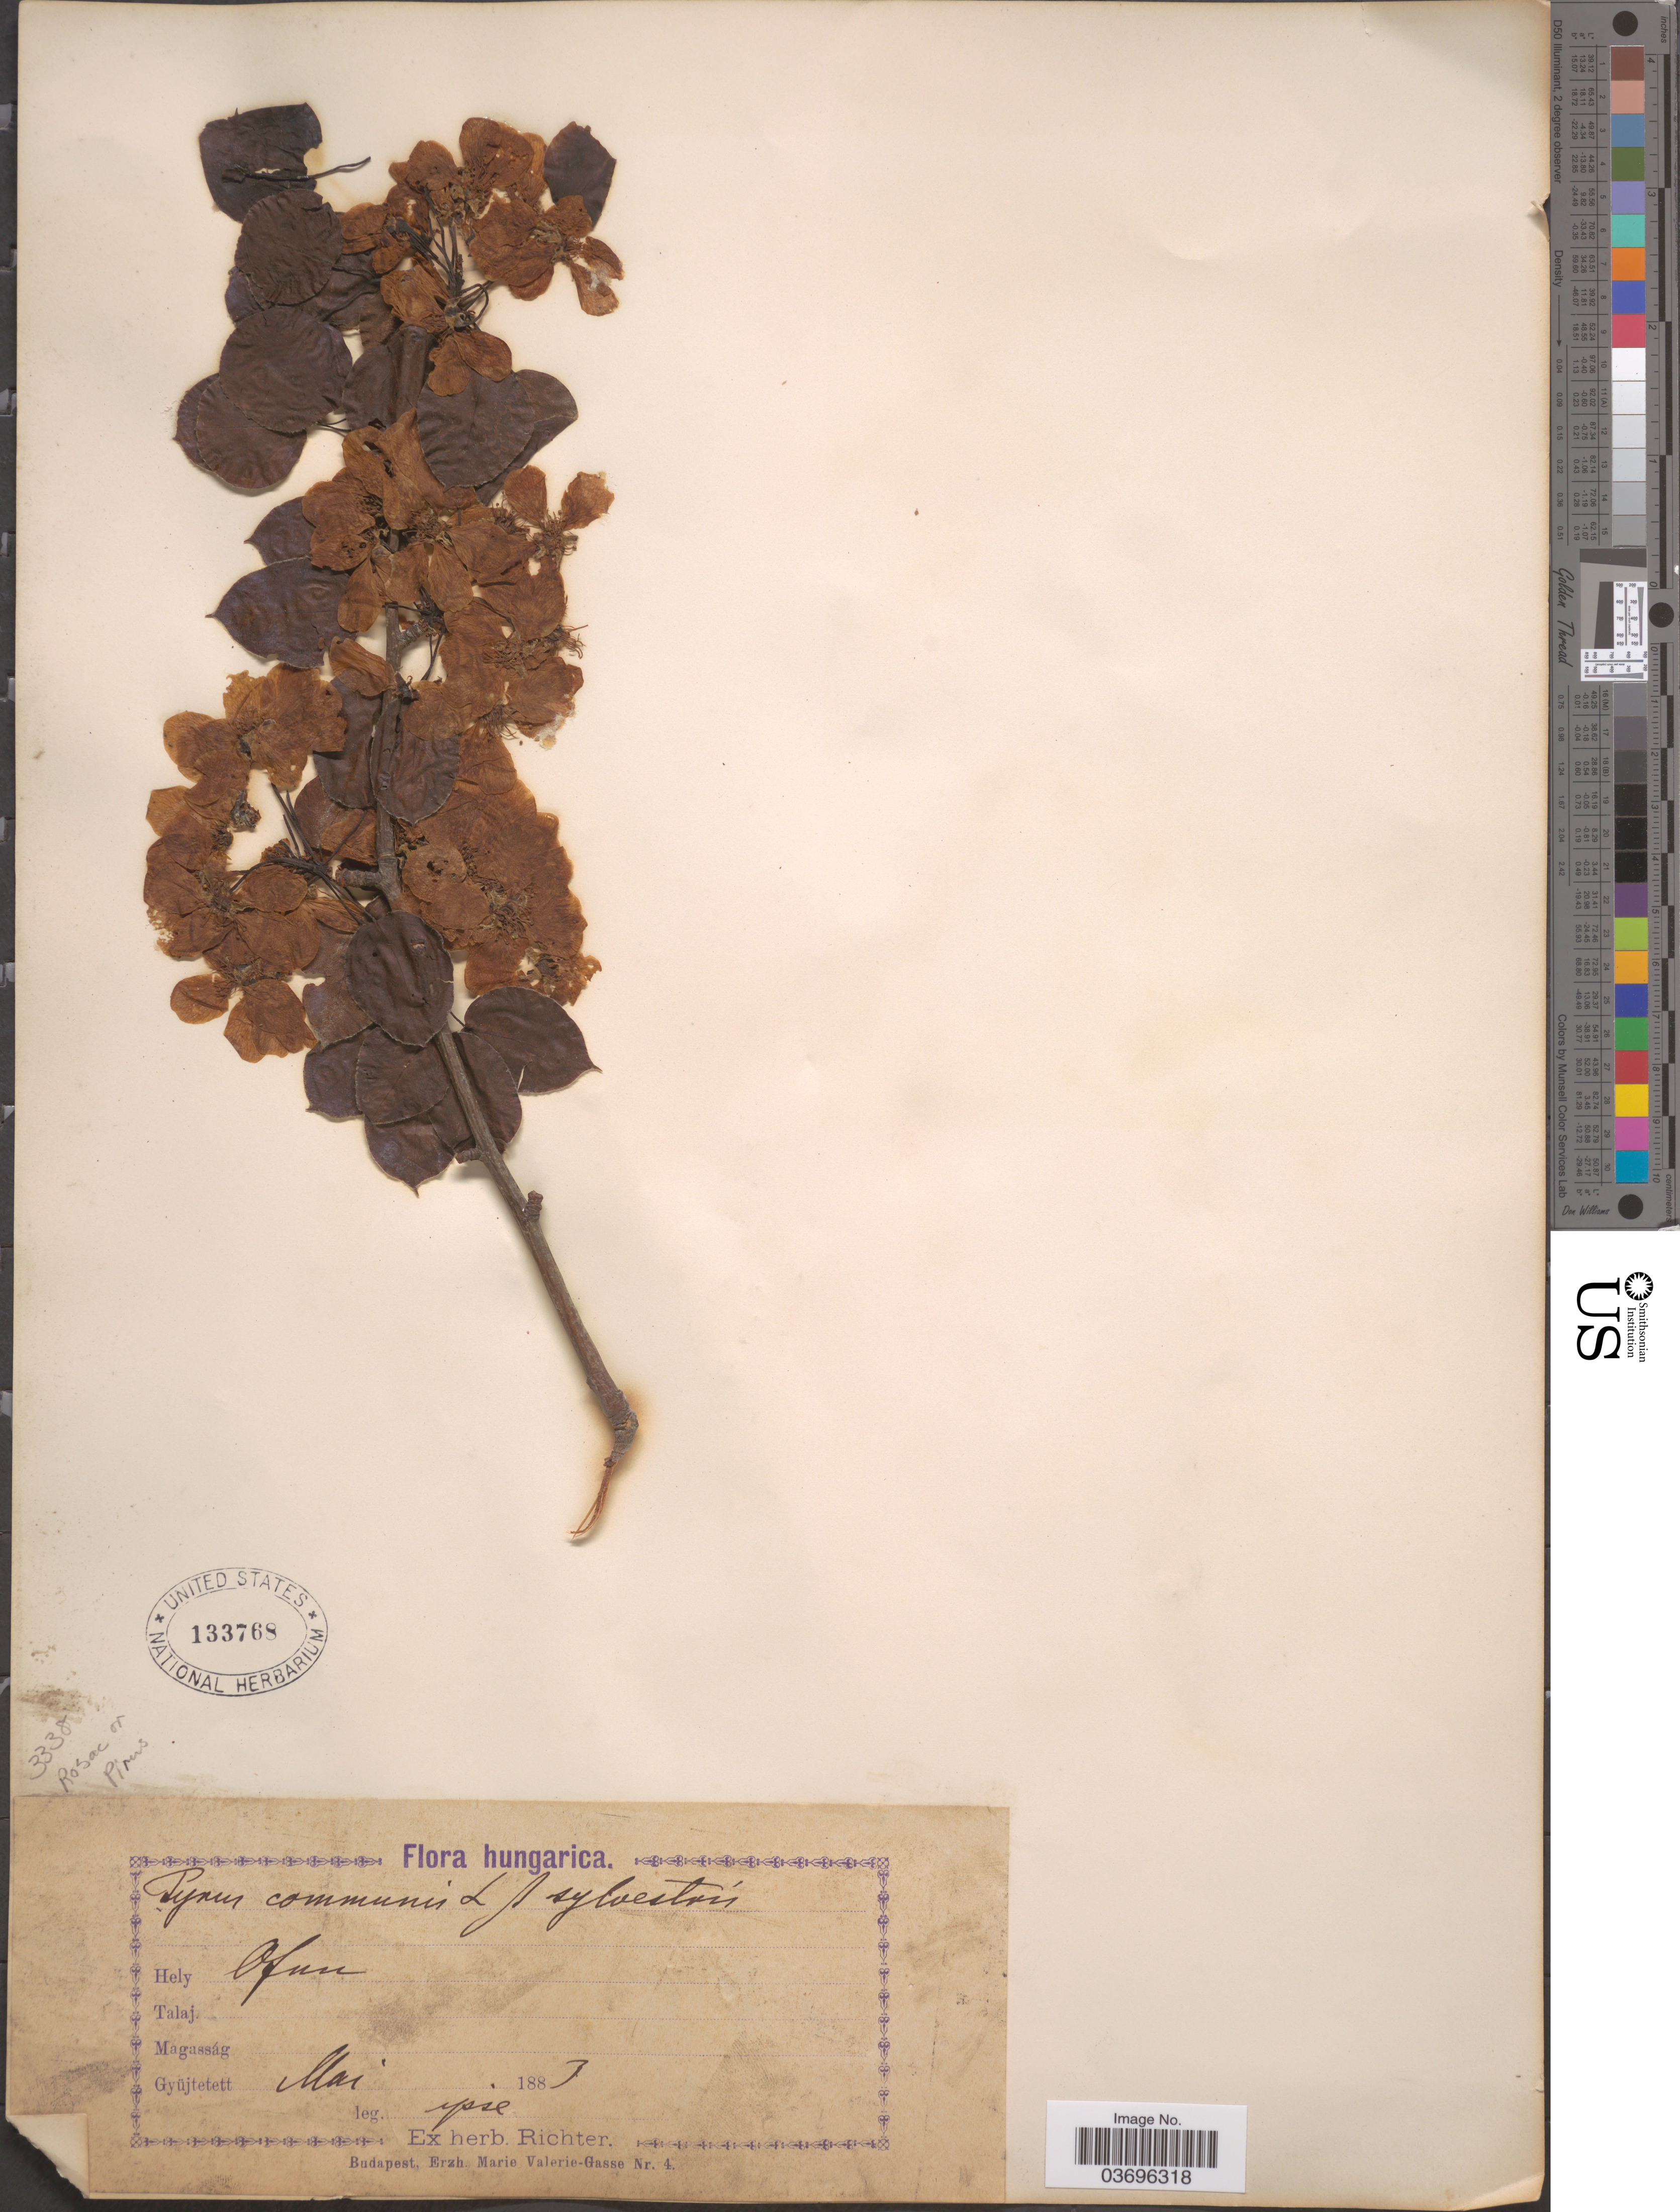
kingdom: Plantae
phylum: Tracheophyta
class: Magnoliopsida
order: Rosales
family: Rosaceae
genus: Pyrus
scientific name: Pyrus communis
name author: L.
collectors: -- Richter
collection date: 1887-05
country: Hungary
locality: Ofun. [interpreted]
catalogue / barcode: US 133768